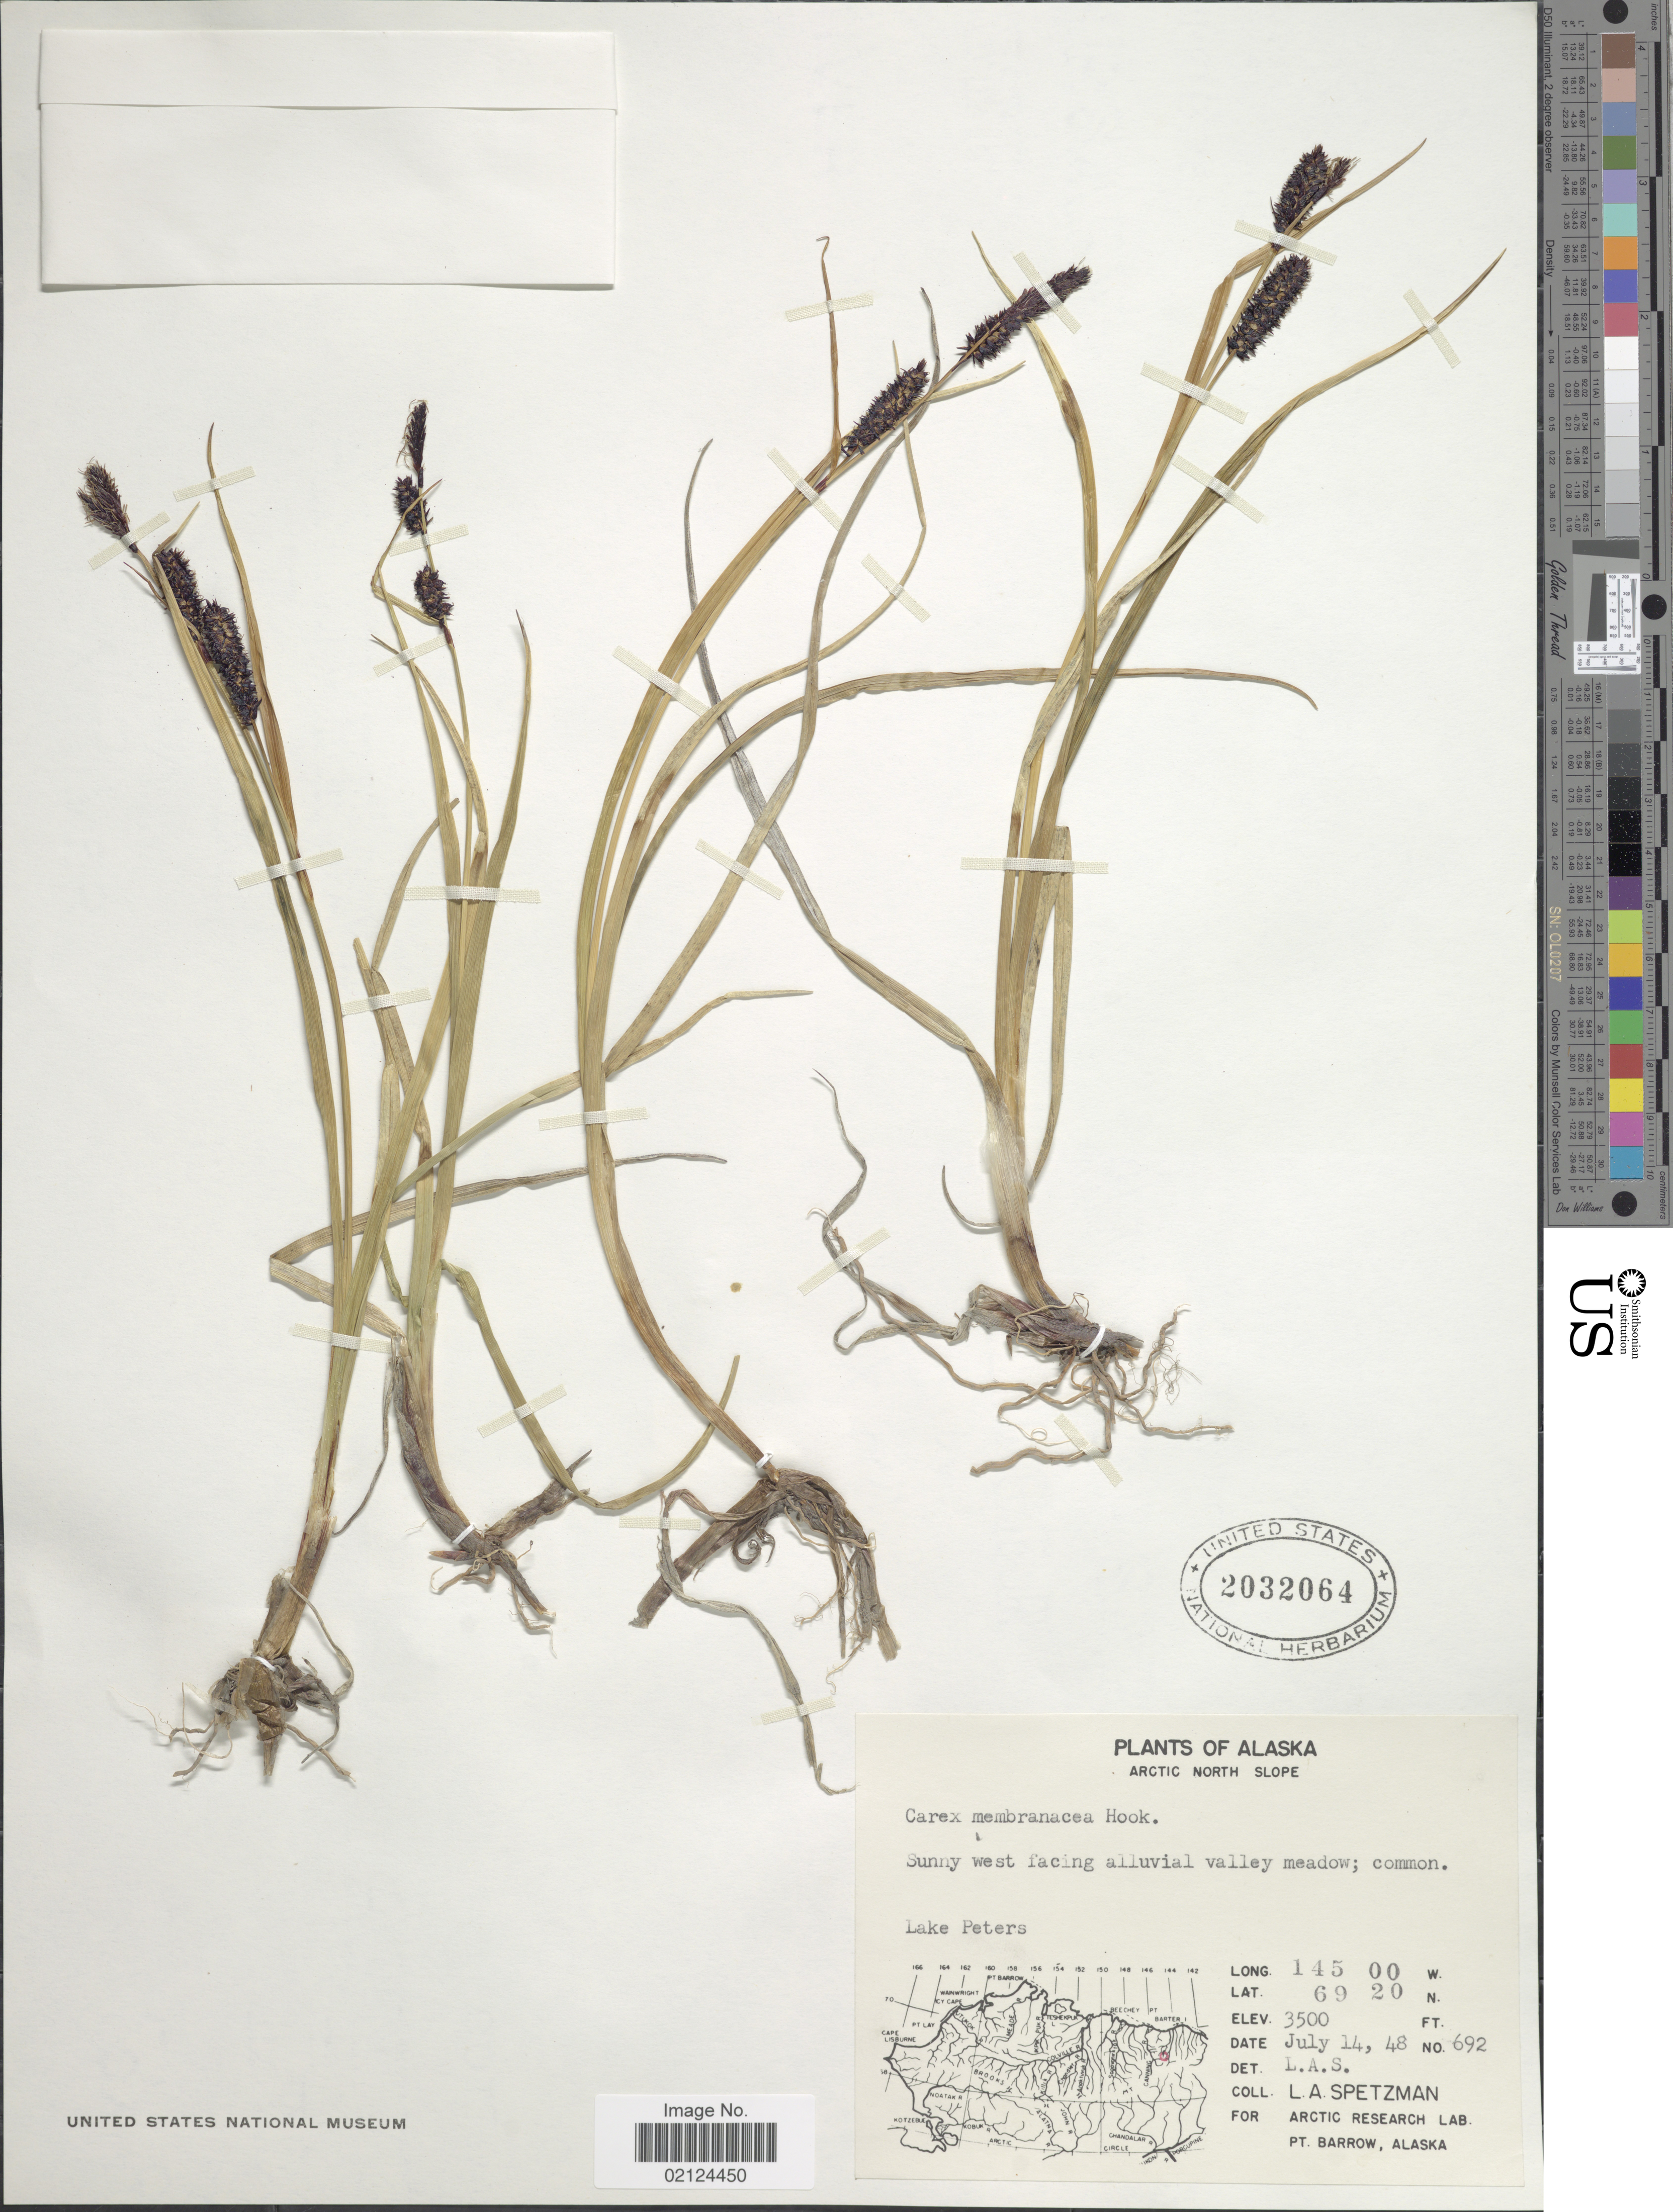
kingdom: Plantae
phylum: Tracheophyta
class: Liliopsida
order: Poales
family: Cyperaceae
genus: Carex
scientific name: Carex membranacea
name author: Hook.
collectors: L. Spetzman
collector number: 692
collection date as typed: Transcribed d/m/y: 14/7/48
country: United States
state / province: Alaska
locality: Arctic North Slope, Lake Peters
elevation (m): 1067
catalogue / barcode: US 2032064